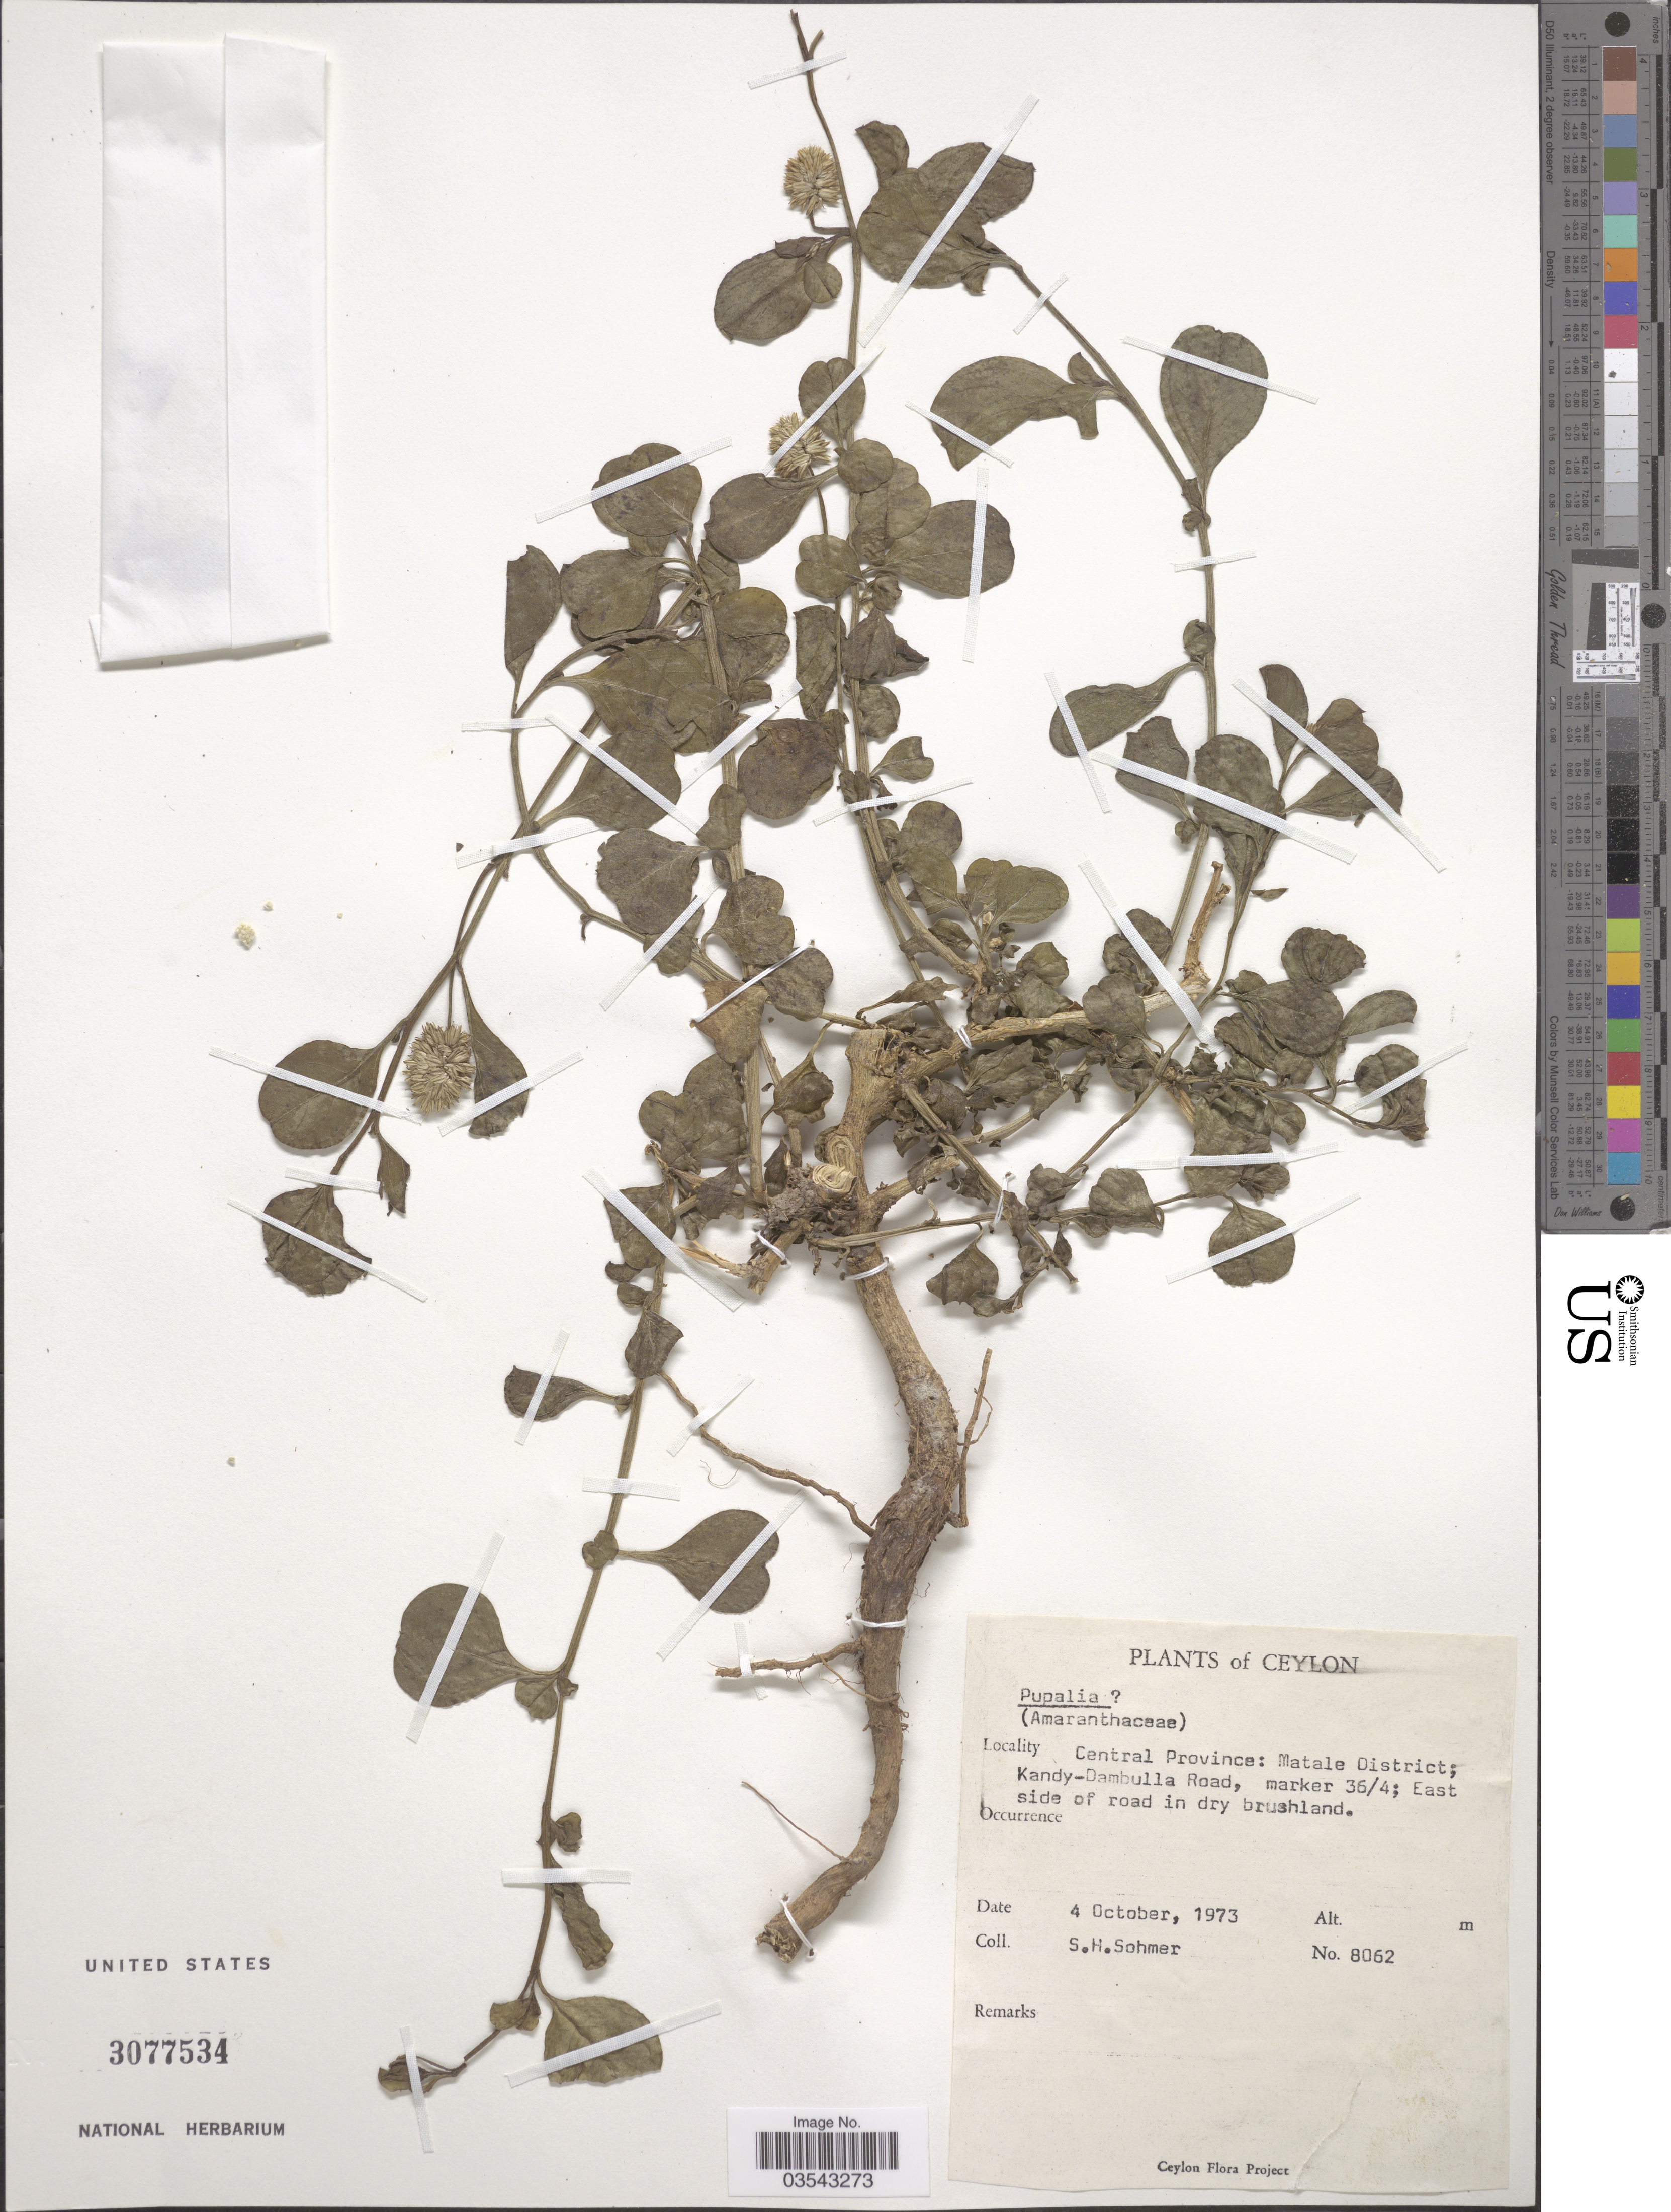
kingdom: Plantae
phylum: Tracheophyta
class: Magnoliopsida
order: Caryophyllales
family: Amaranthaceae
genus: Pupalia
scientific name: Pupalia sp.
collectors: S. H. Sohmer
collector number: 8062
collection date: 1973-10-04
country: Sri Lanka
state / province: Central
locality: Ceylon. Matale District; Kandy-Dambulla Road, marker 36/4; East side of road in dry brushland.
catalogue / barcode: US 3077534